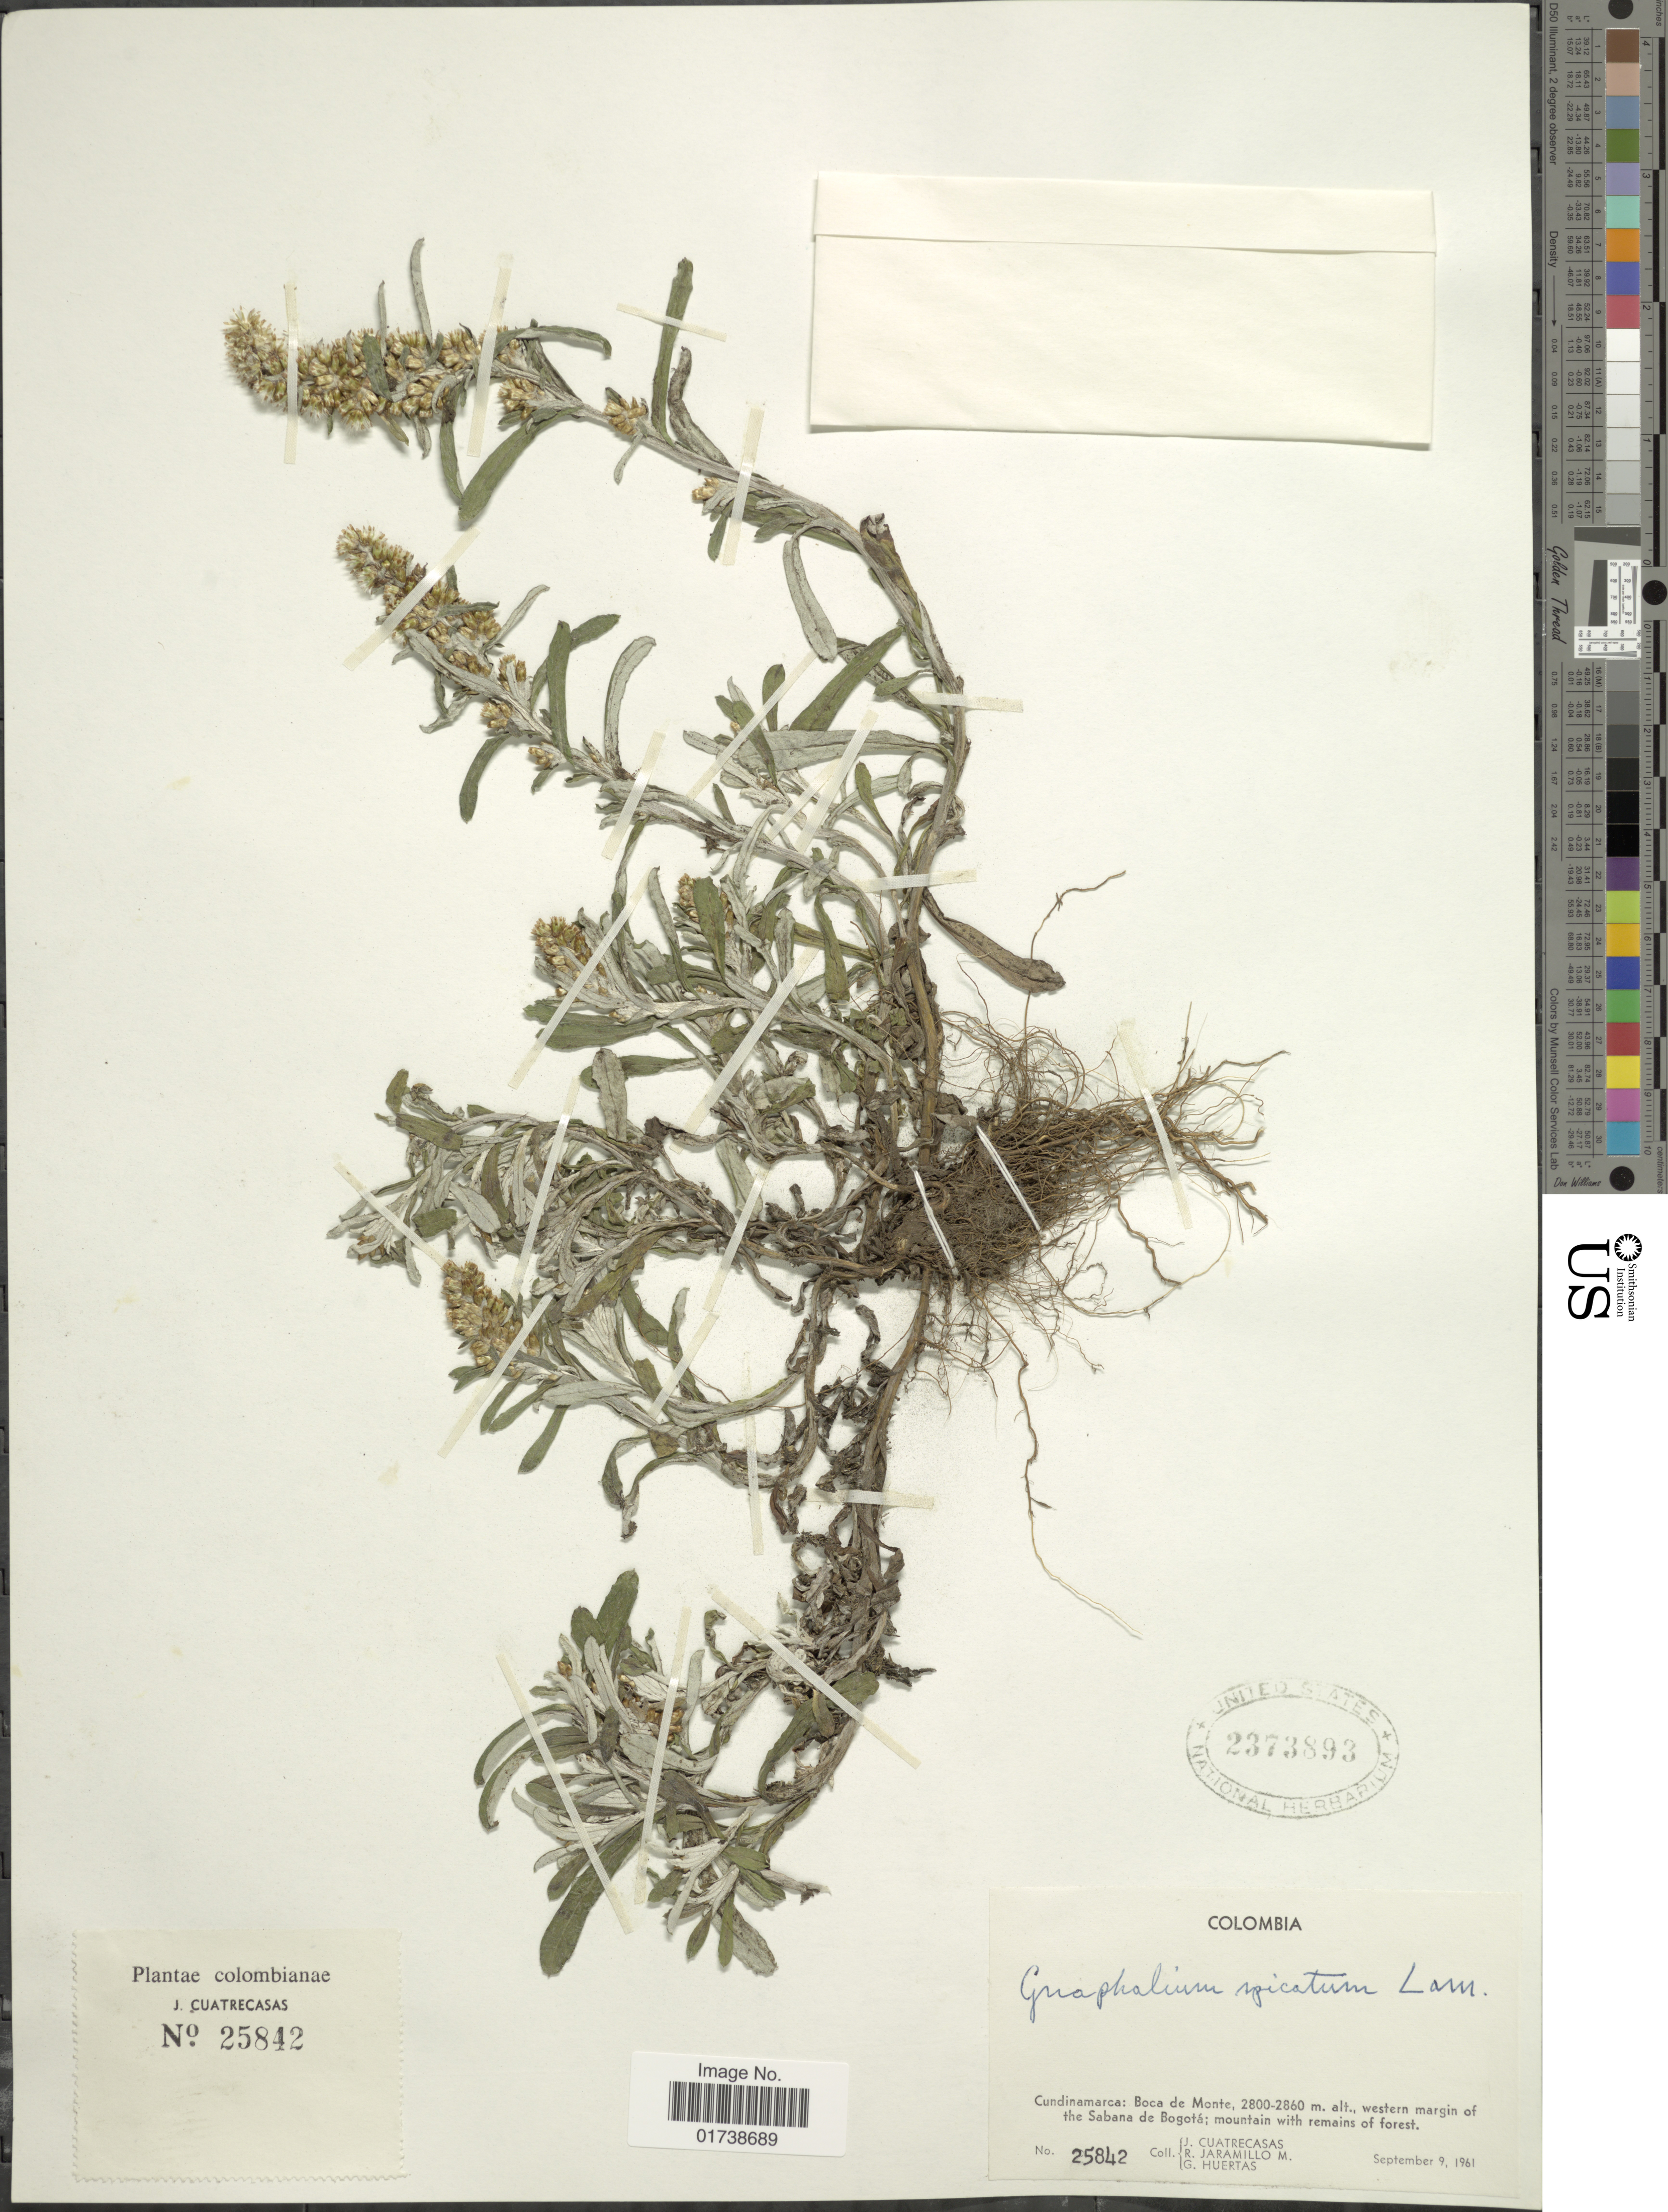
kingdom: Plantae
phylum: Tracheophyta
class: Magnoliopsida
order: Asterales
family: Asteraceae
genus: Gamochaeta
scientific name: Gamochaeta spicata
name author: (Lam.) Cabrera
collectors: J. Cuatrecasas, R. Jaramillo M. & G. Huertas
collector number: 25842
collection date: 1961-09-09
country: Colombia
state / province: Cundinamarca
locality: Boca de Monte, western margin of the Sabana de Bogota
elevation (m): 2800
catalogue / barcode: US 2373893